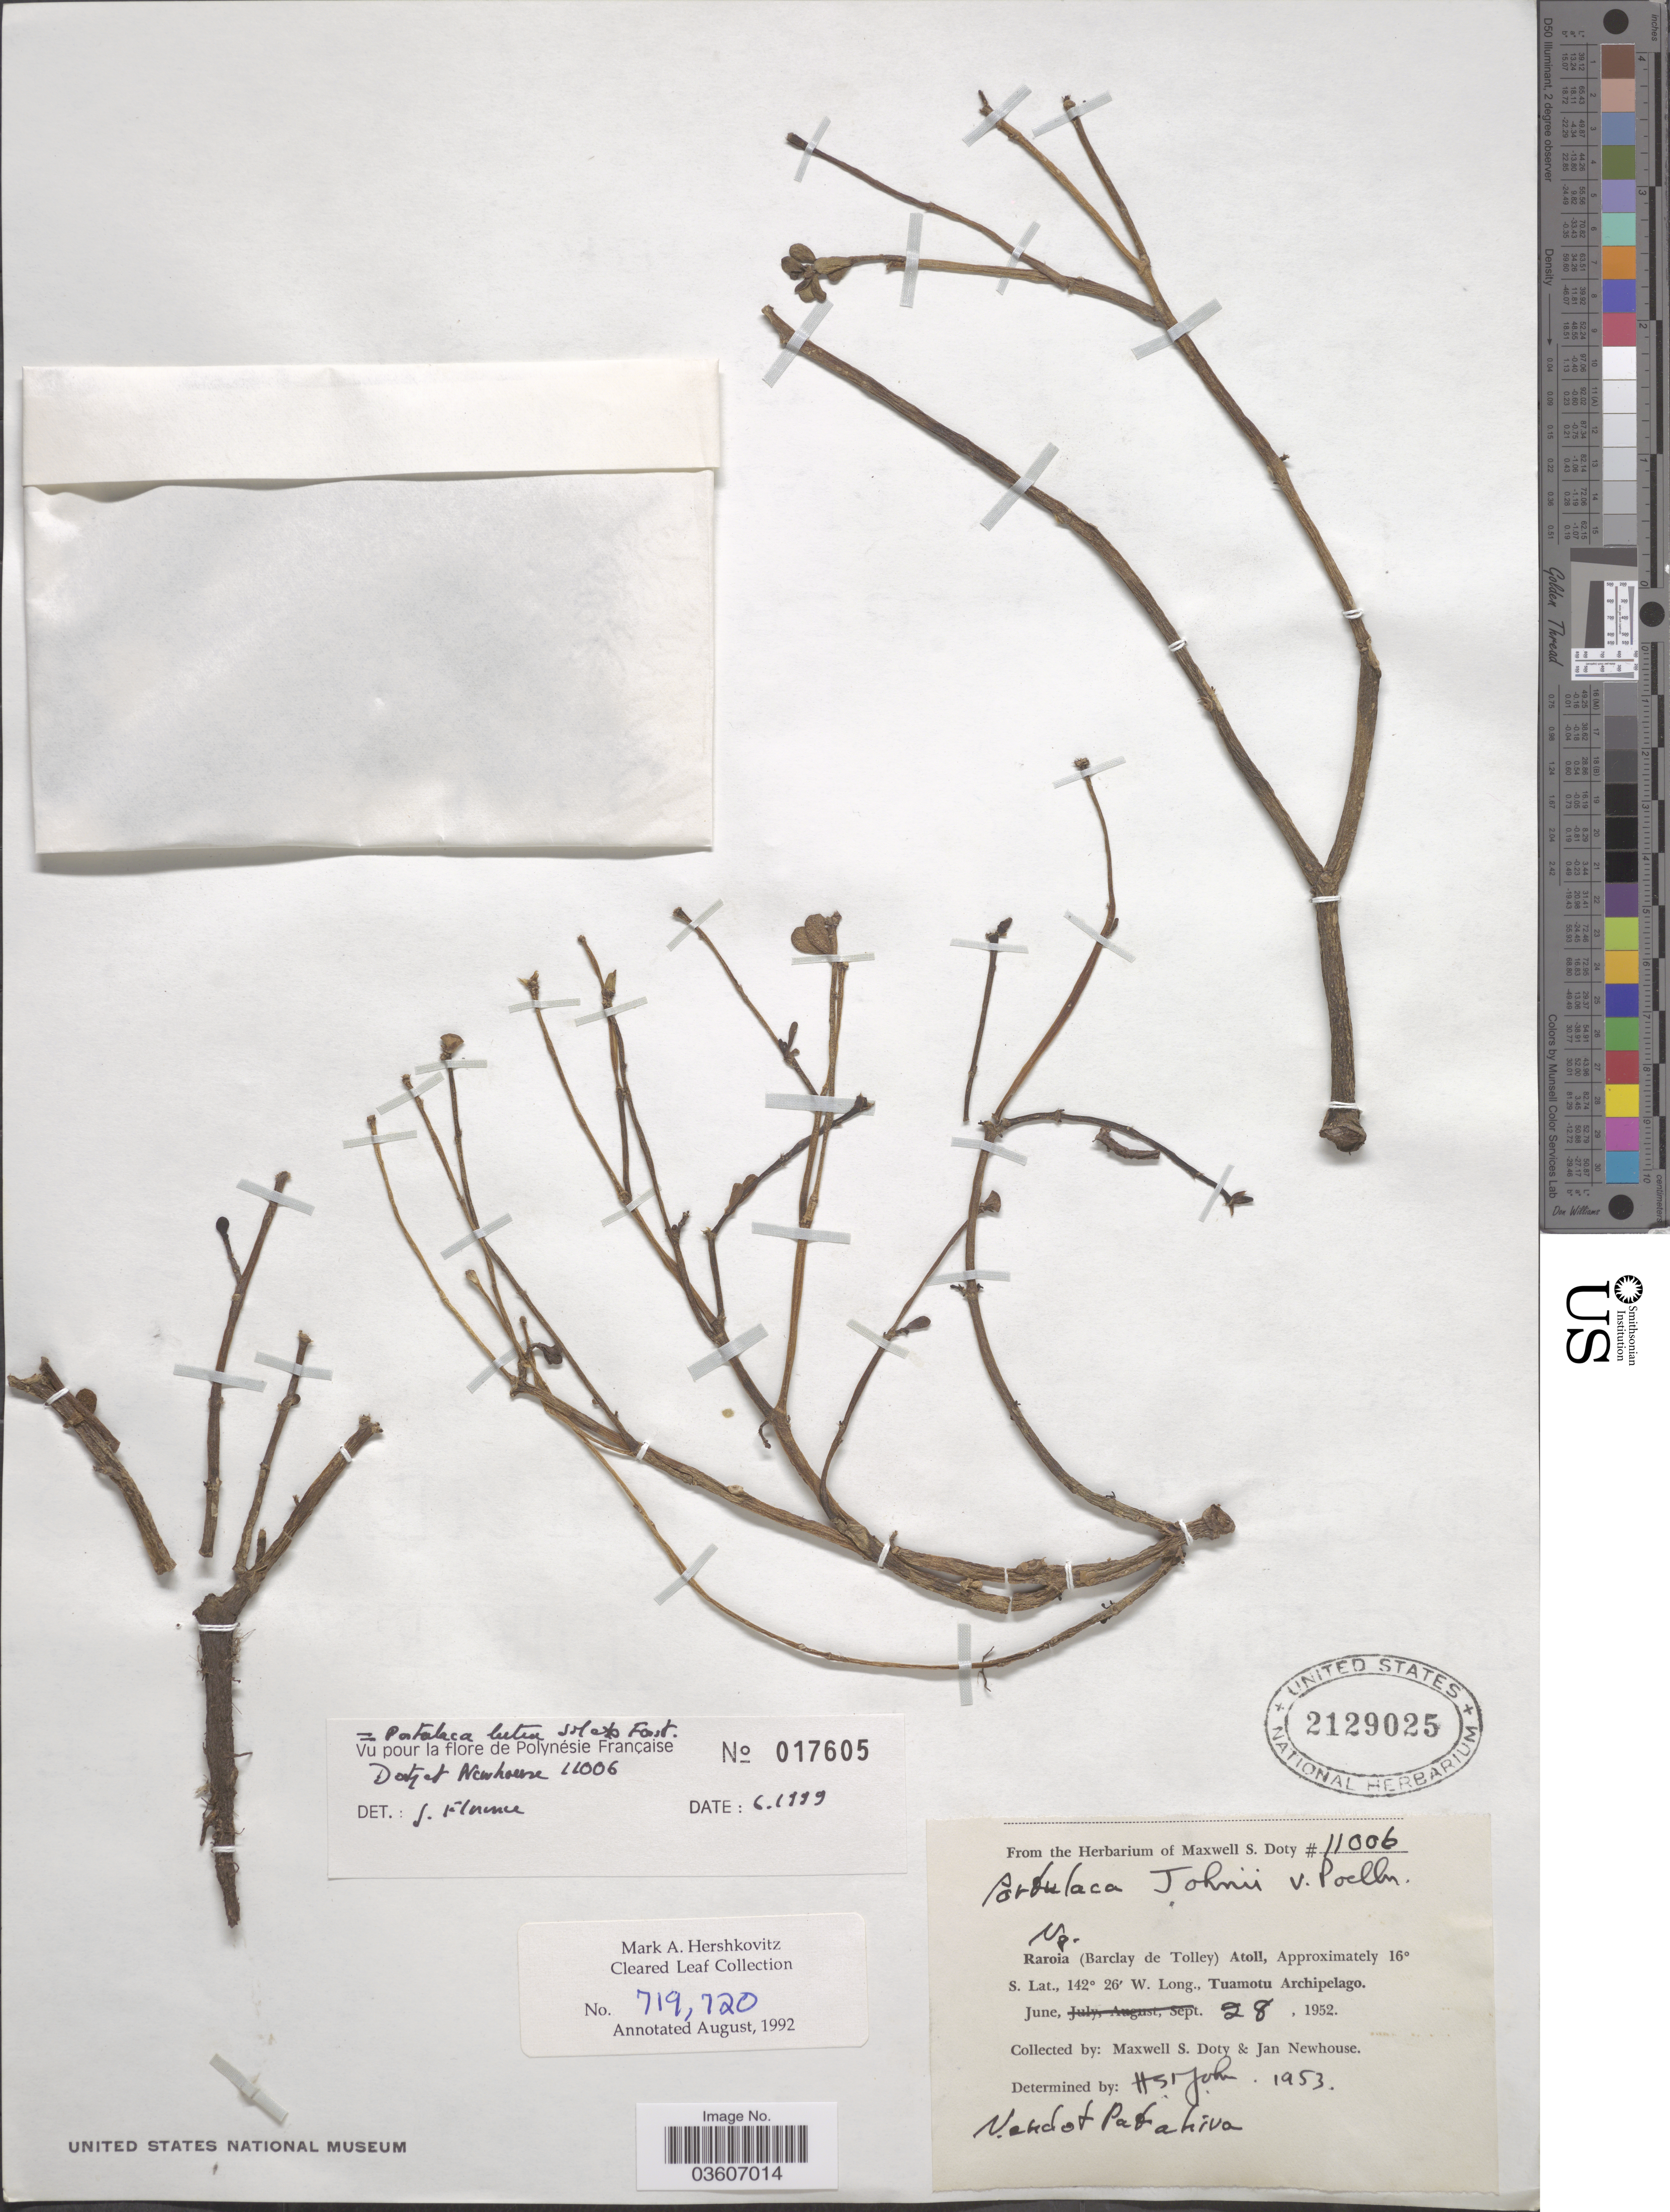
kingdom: Plantae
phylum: Tracheophyta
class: Magnoliopsida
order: Caryophyllales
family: Portulacaceae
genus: Portulaca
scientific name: Portulaca lutea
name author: Sol. ex G. Forst.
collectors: M. S. Doty & J. Newhouse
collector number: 11006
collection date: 1952-06-28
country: French Polynesia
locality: Raroia (Barclay de Tolley) Atoll. Tuamotu Archipelago.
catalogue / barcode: US 2129025